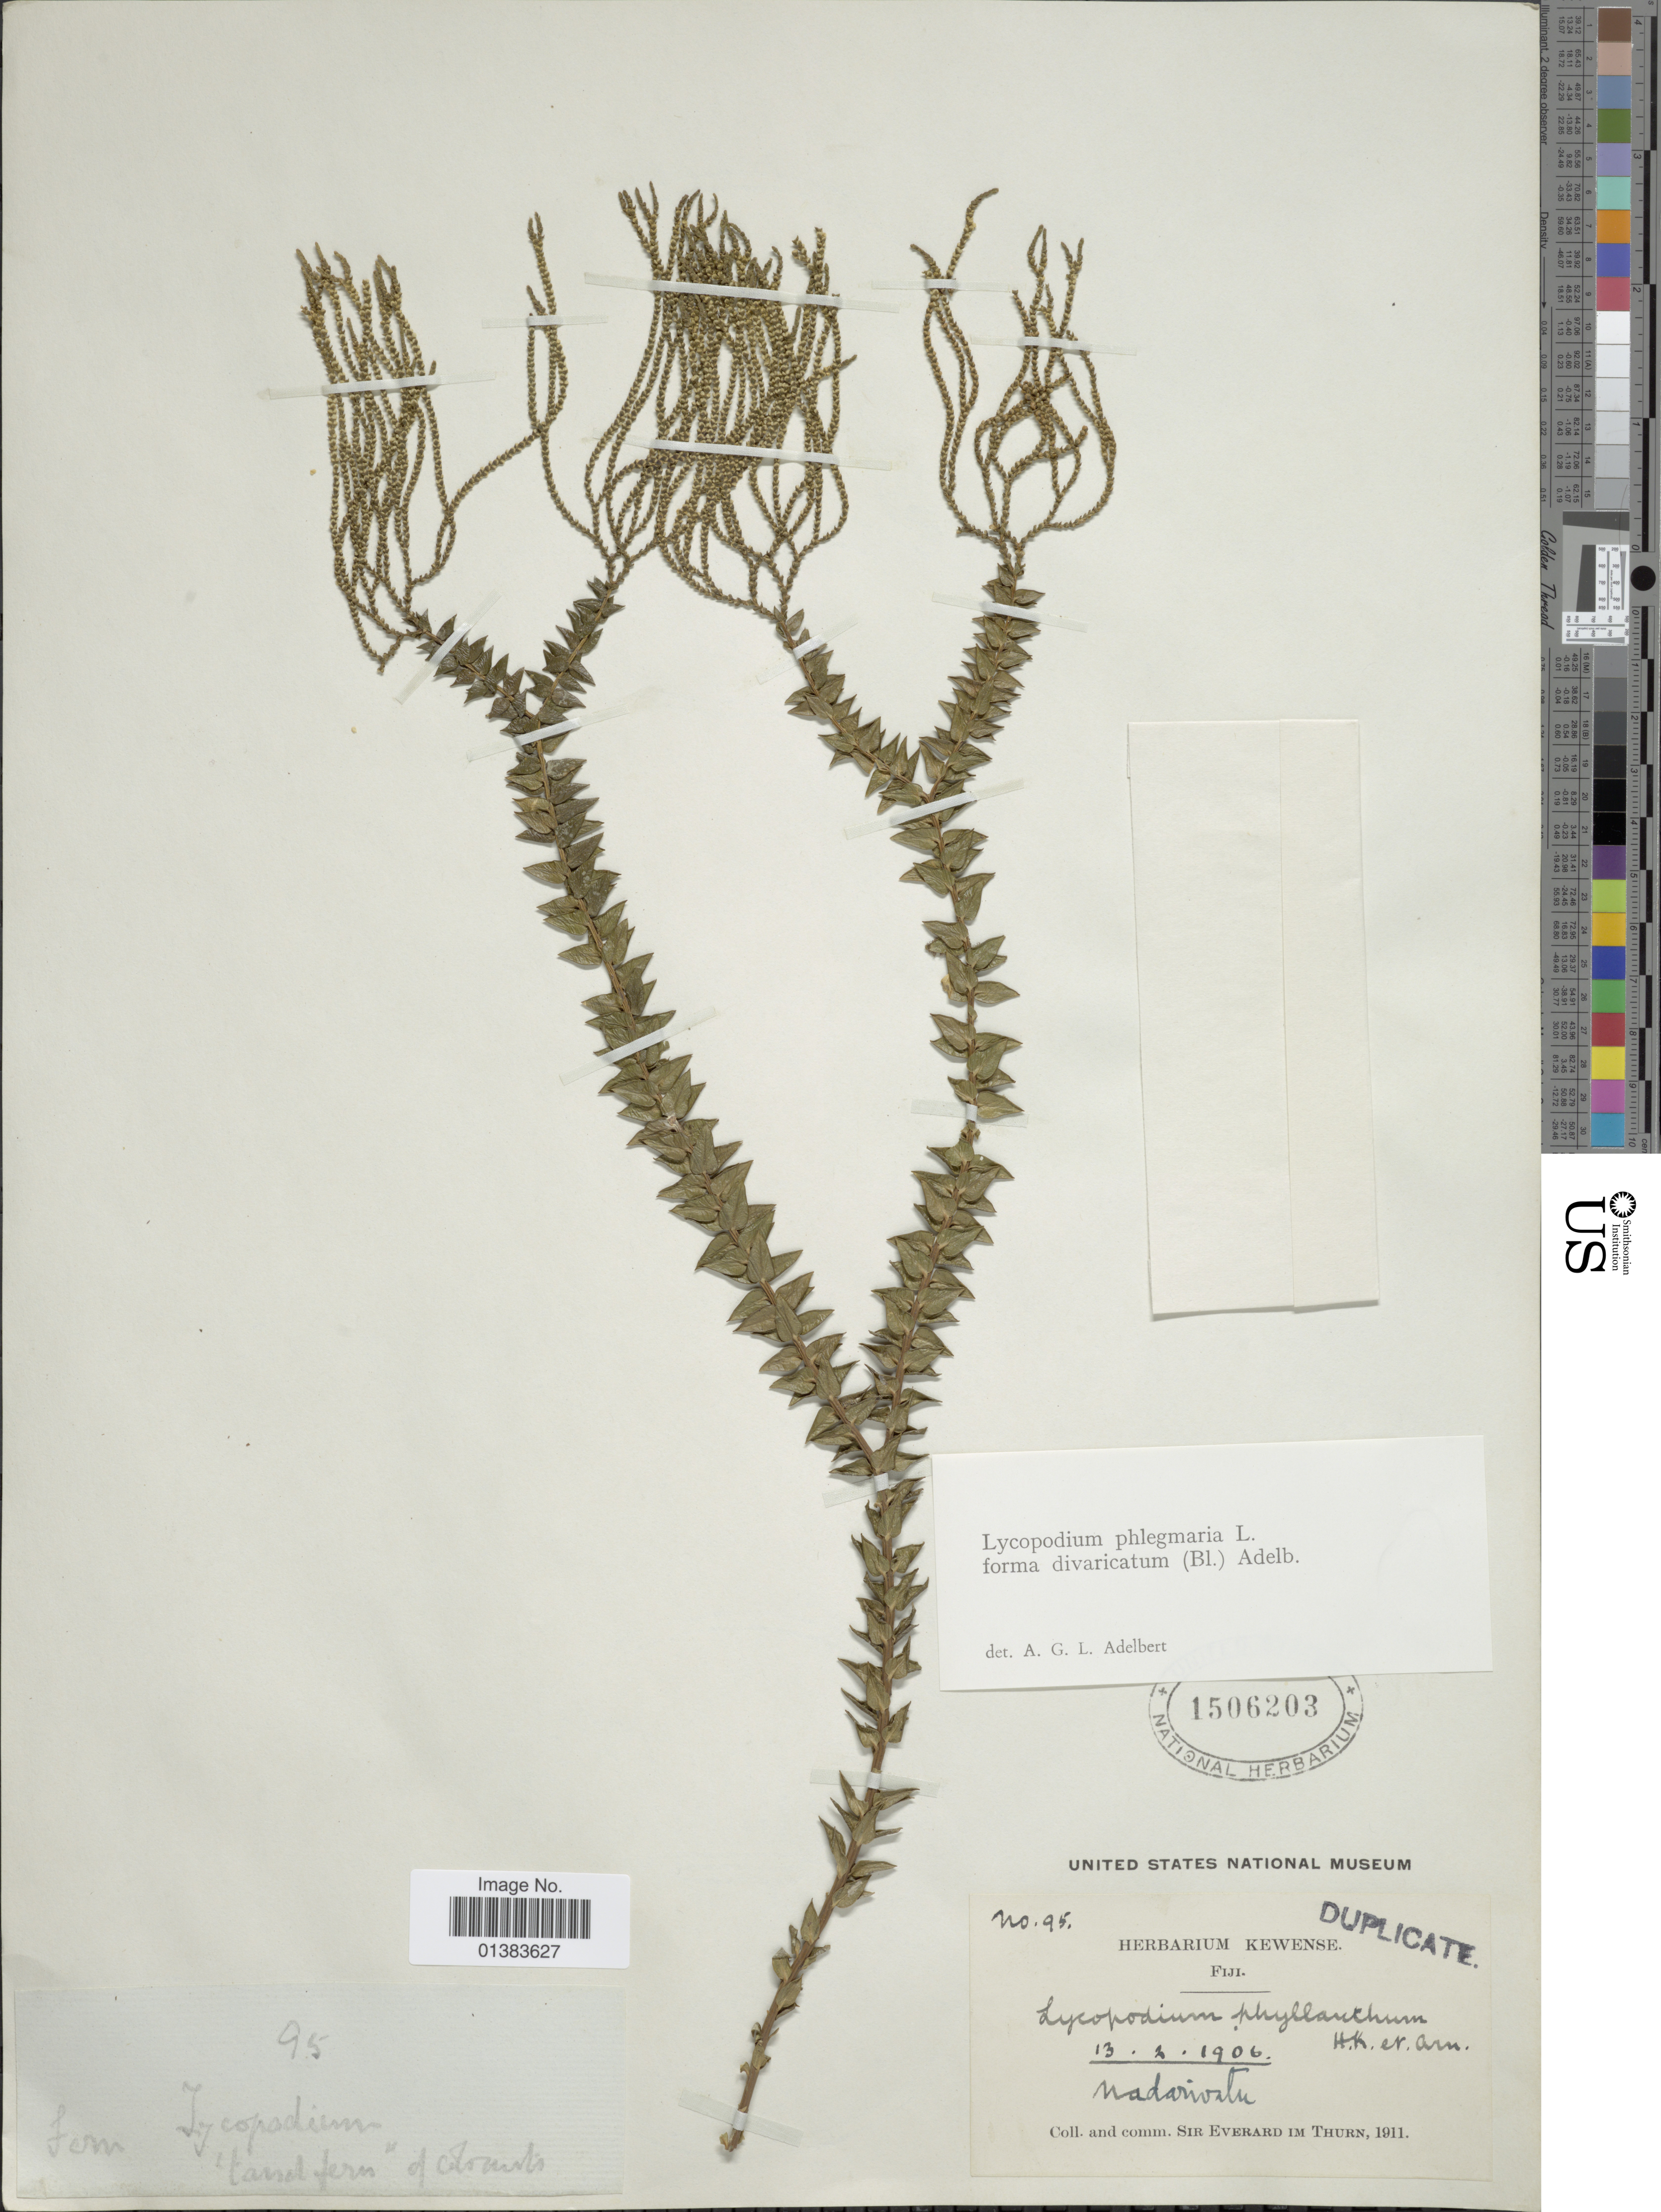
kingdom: Plantae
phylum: Tracheophyta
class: Lycopodiopsida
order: Lycopodiales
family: Lycopodiaceae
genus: Phlegmariurus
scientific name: Phlegmariurus phlegmaria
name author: (L.) Holub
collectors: E. F. im Thurn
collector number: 95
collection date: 1911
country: Fiji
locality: Nadauvalu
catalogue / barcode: US 1506203